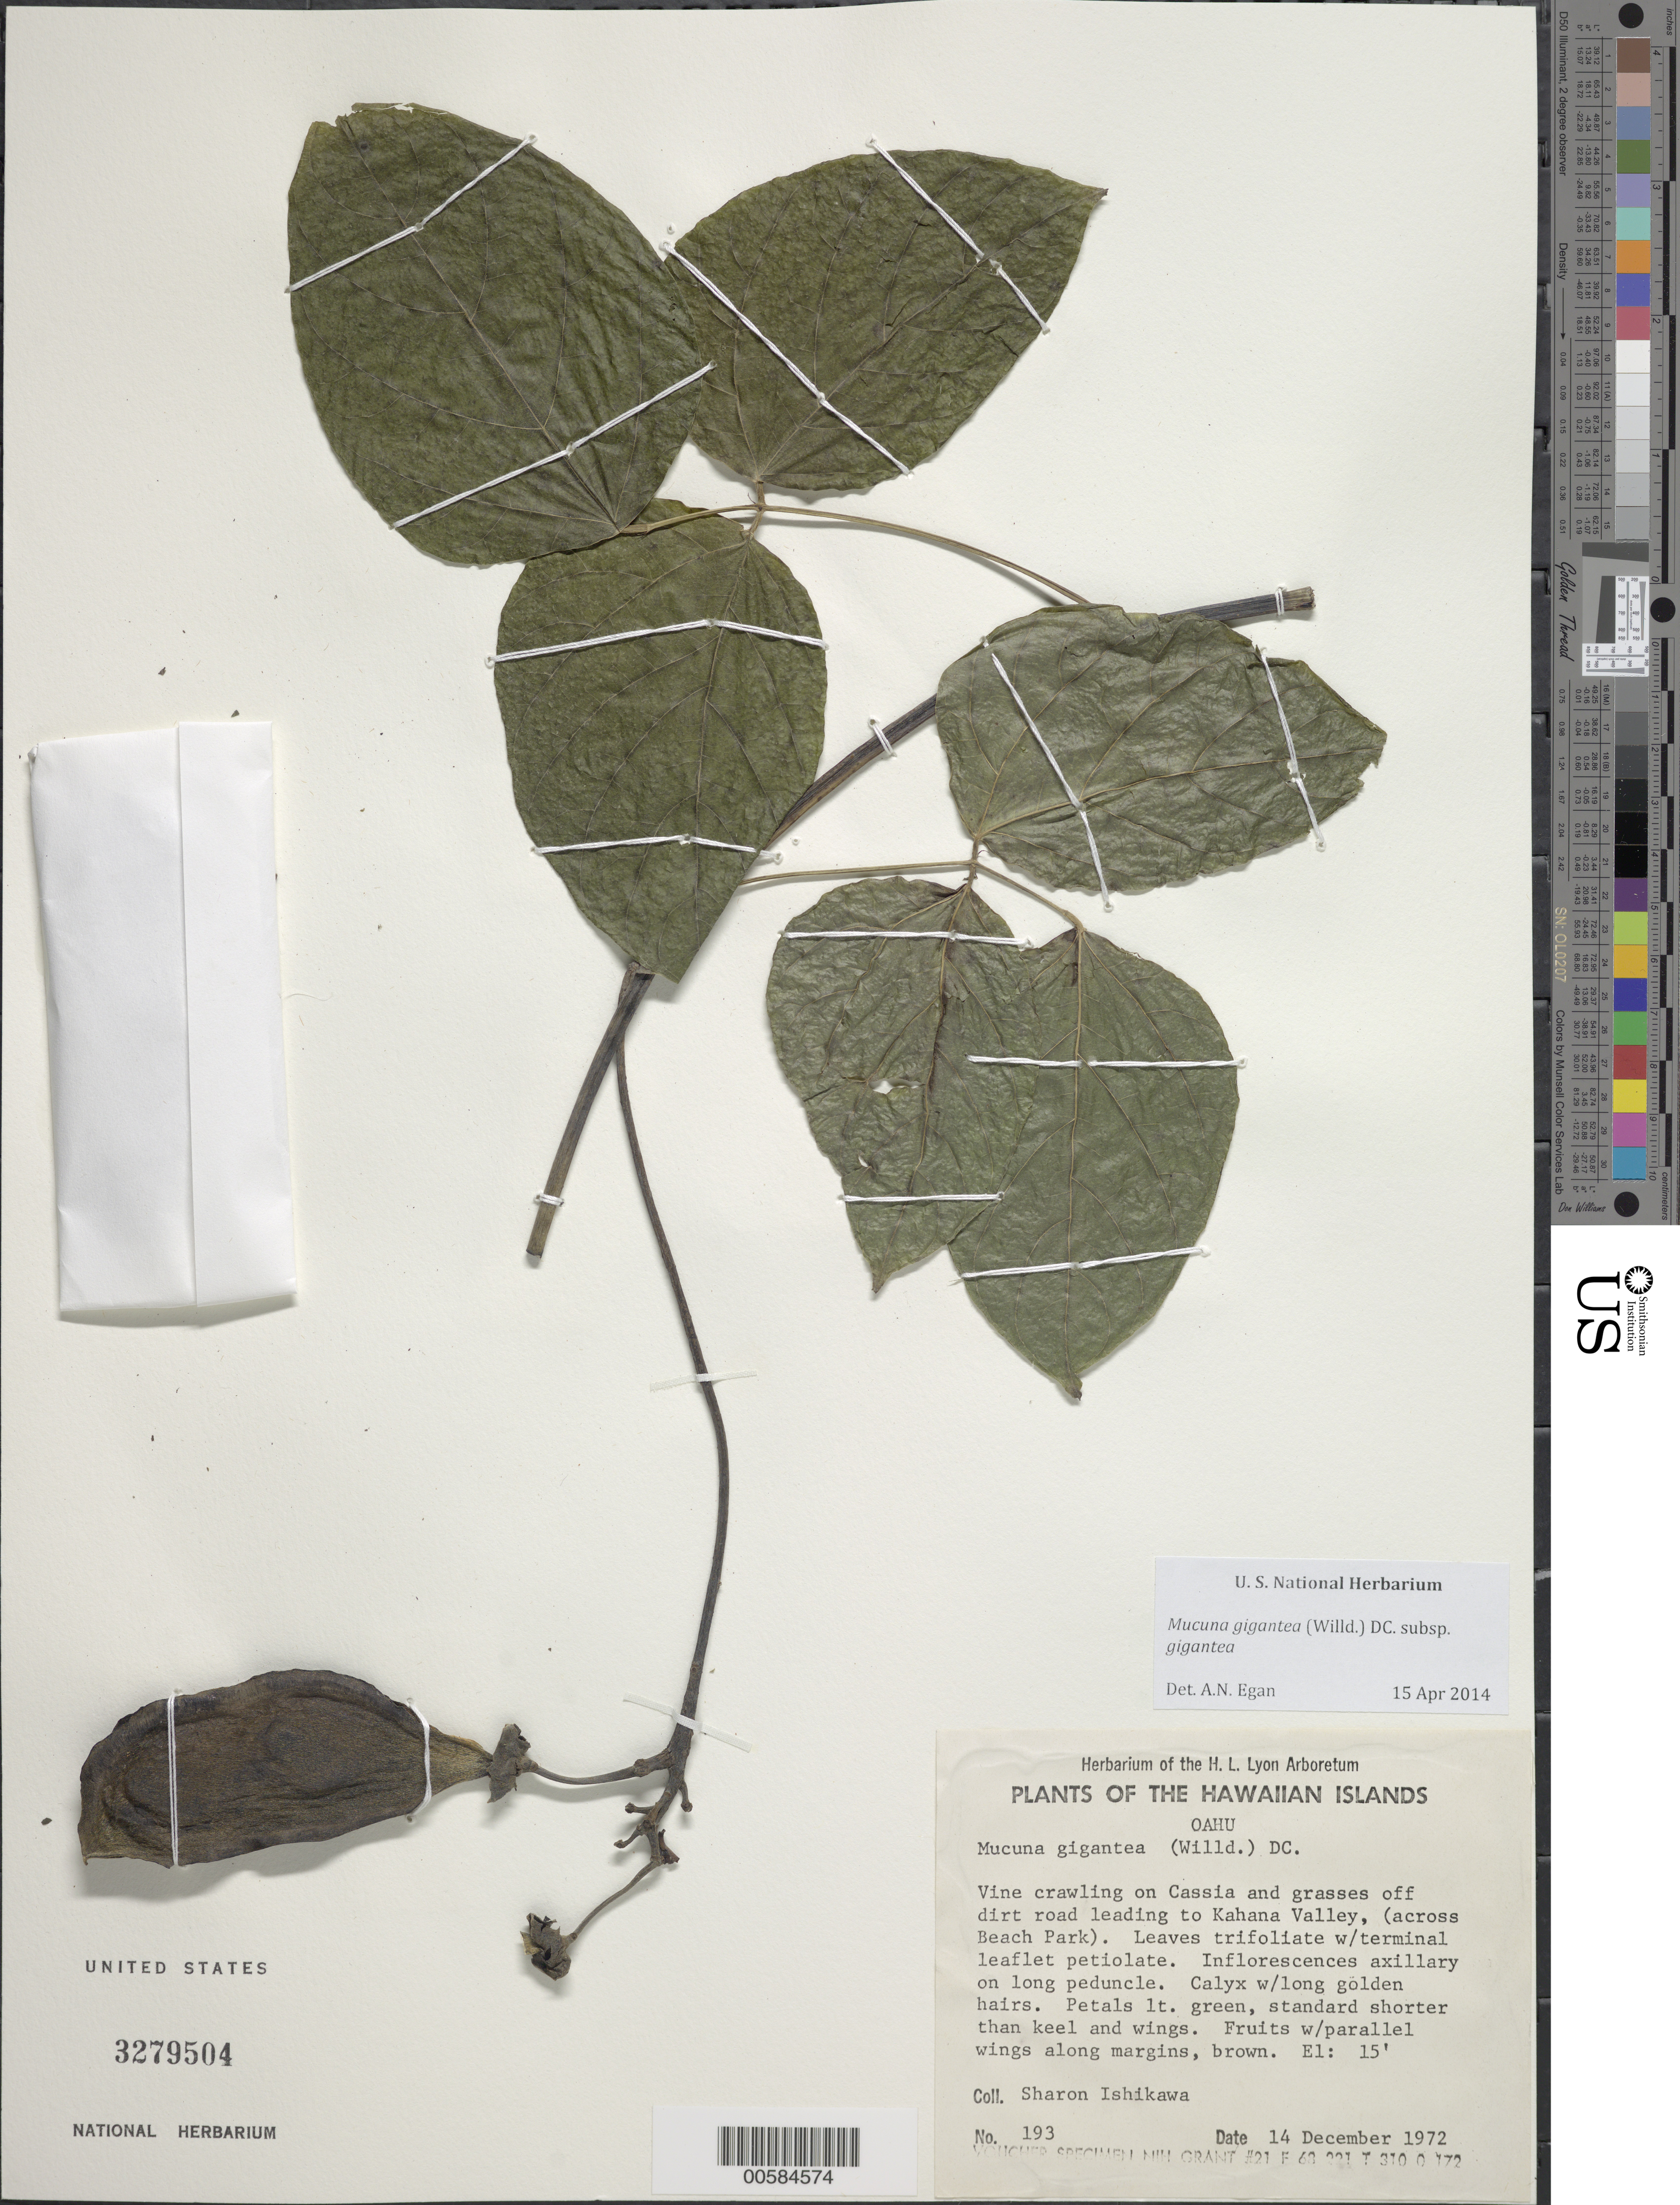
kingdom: Plantae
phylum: Tracheophyta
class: Magnoliopsida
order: Fabales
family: Fabaceae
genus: Mucuna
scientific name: Mucuna gigantea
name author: (Willd.) DC.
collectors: S. Ishikawa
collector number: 193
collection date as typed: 14 Dec 1972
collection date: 1972-12-14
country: United States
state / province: Hawaii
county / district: Honolulu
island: Oahu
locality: Dirt road leading to Kahana Valley, (across Beach Park).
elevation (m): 5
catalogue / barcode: US 3279504